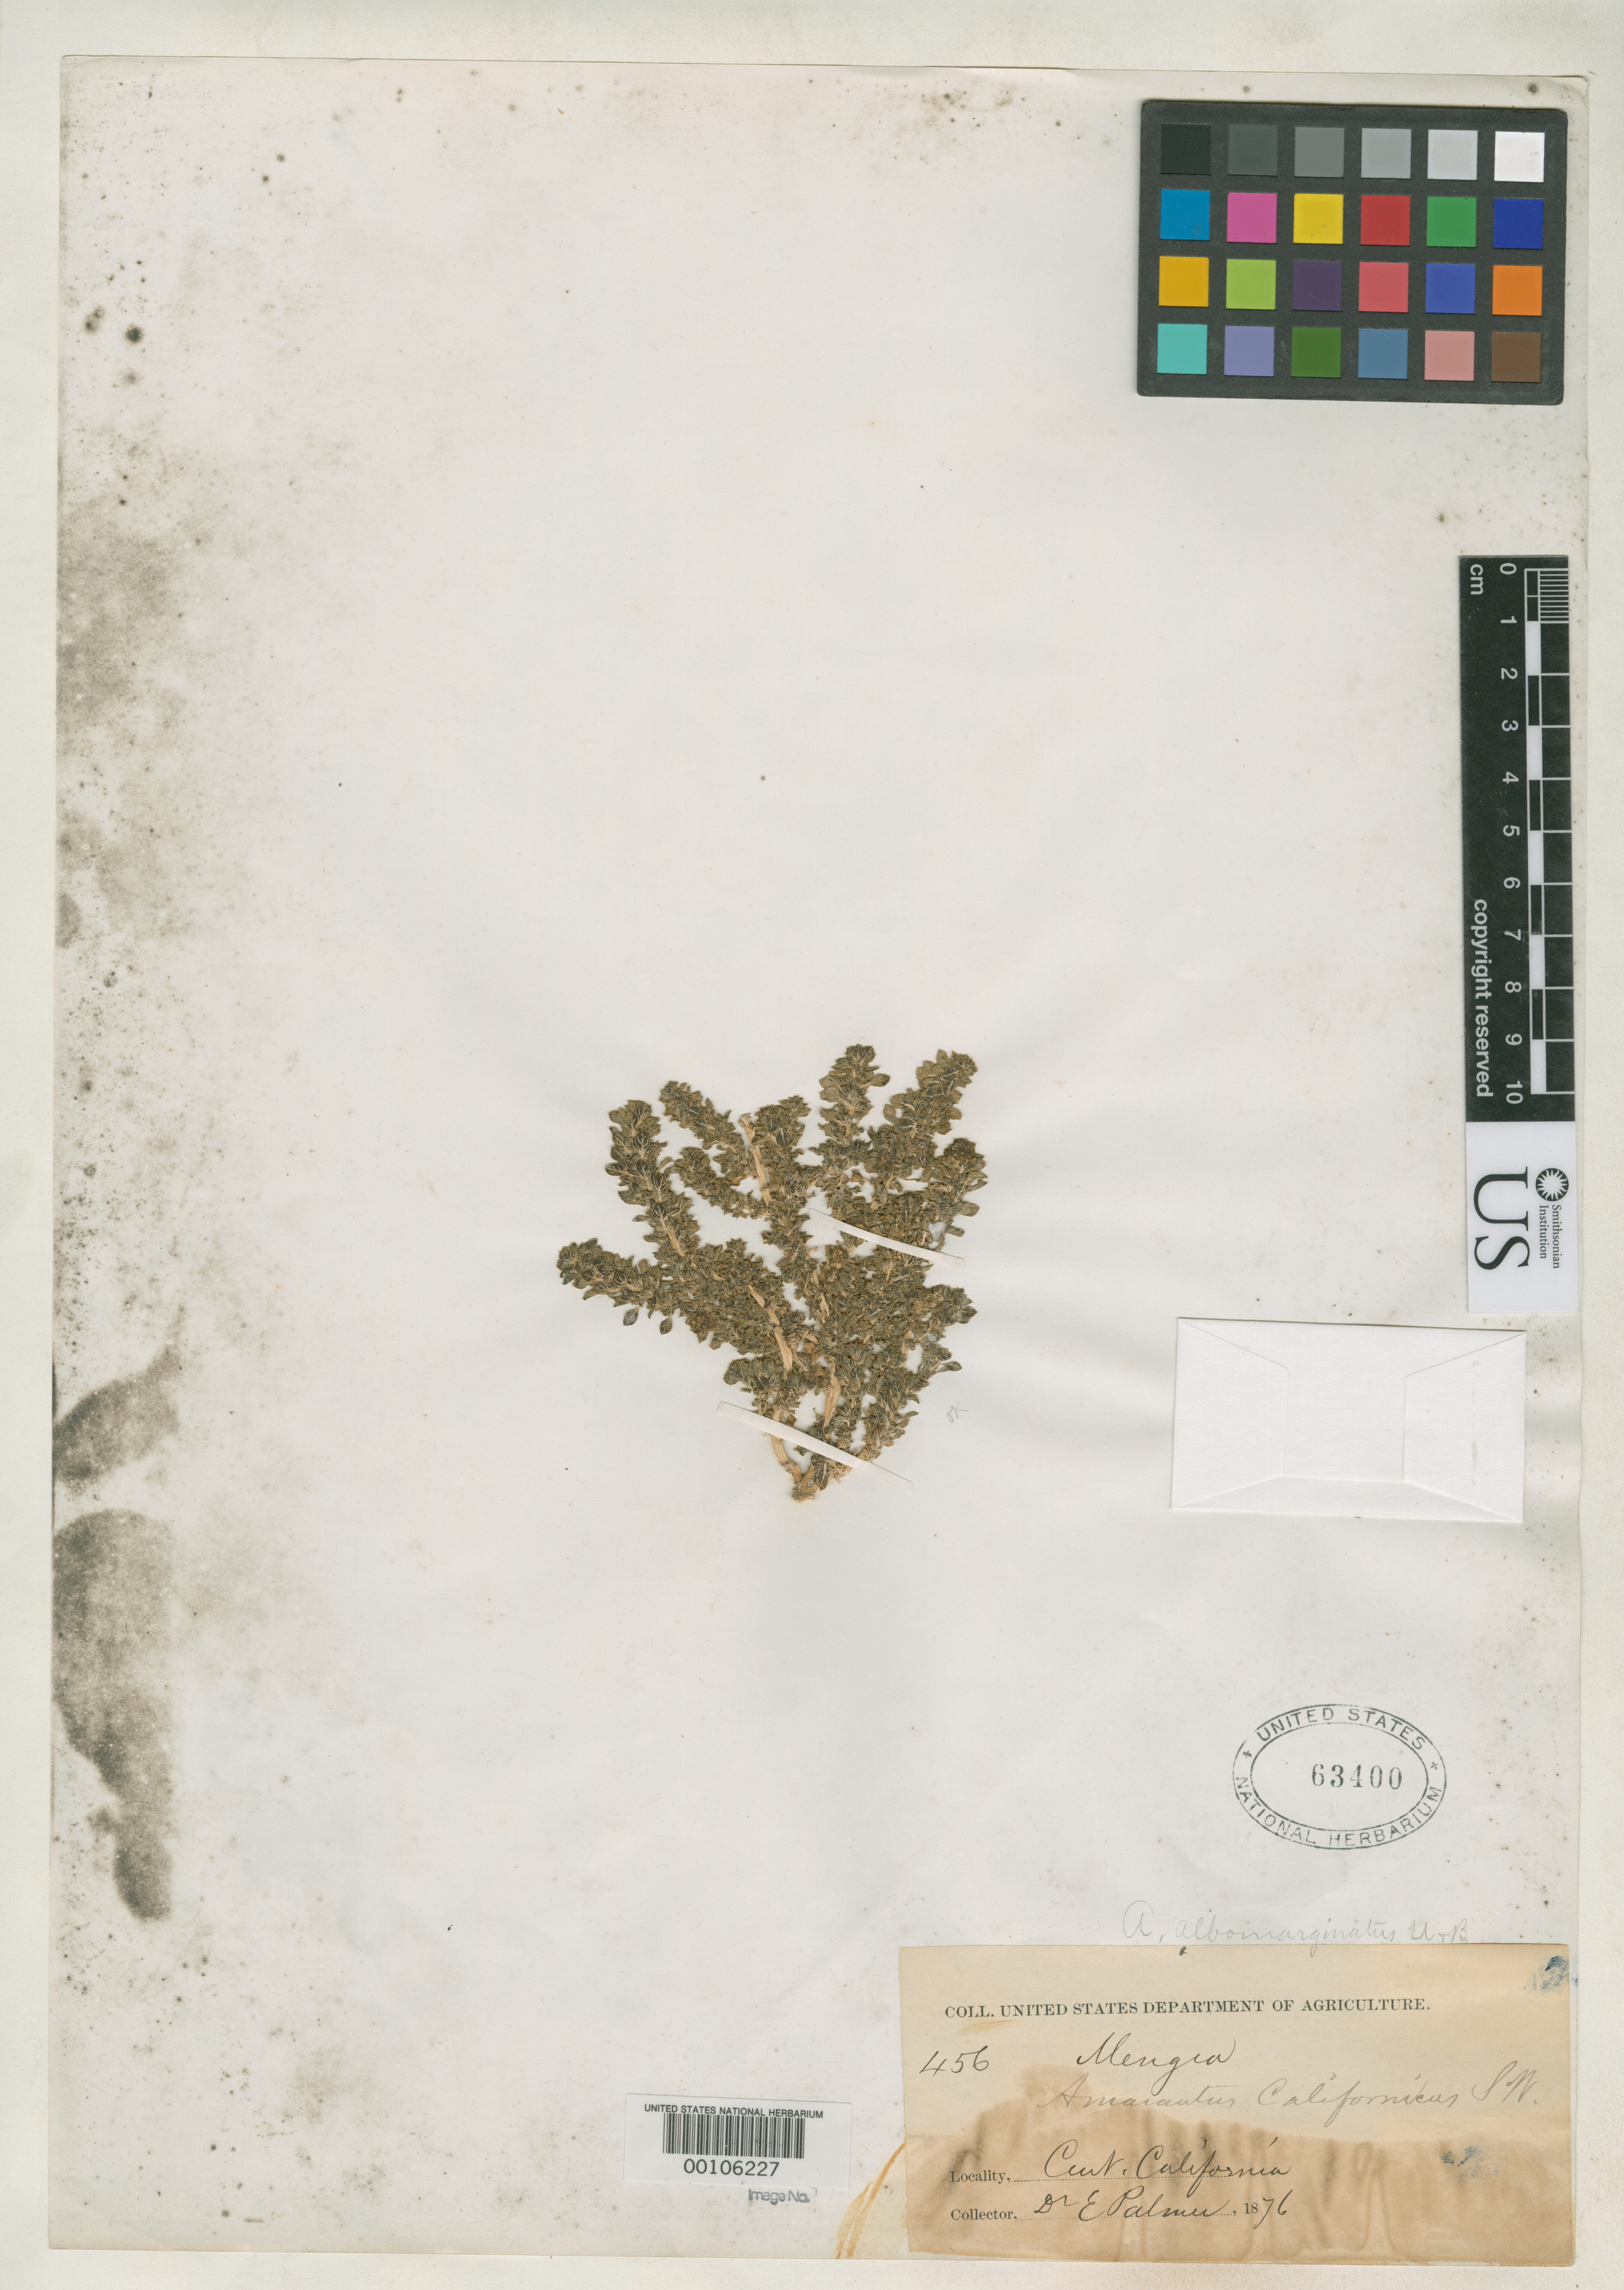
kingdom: Plantae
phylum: Tracheophyta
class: Magnoliopsida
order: Caryophyllales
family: Amaranthaceae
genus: Amaranthus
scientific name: Amaranthus albomarginatus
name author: Uline & W.L. Bray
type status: Type Collection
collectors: E. Palmer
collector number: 456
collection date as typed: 1876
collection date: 1876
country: United States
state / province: California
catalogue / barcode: US 63400